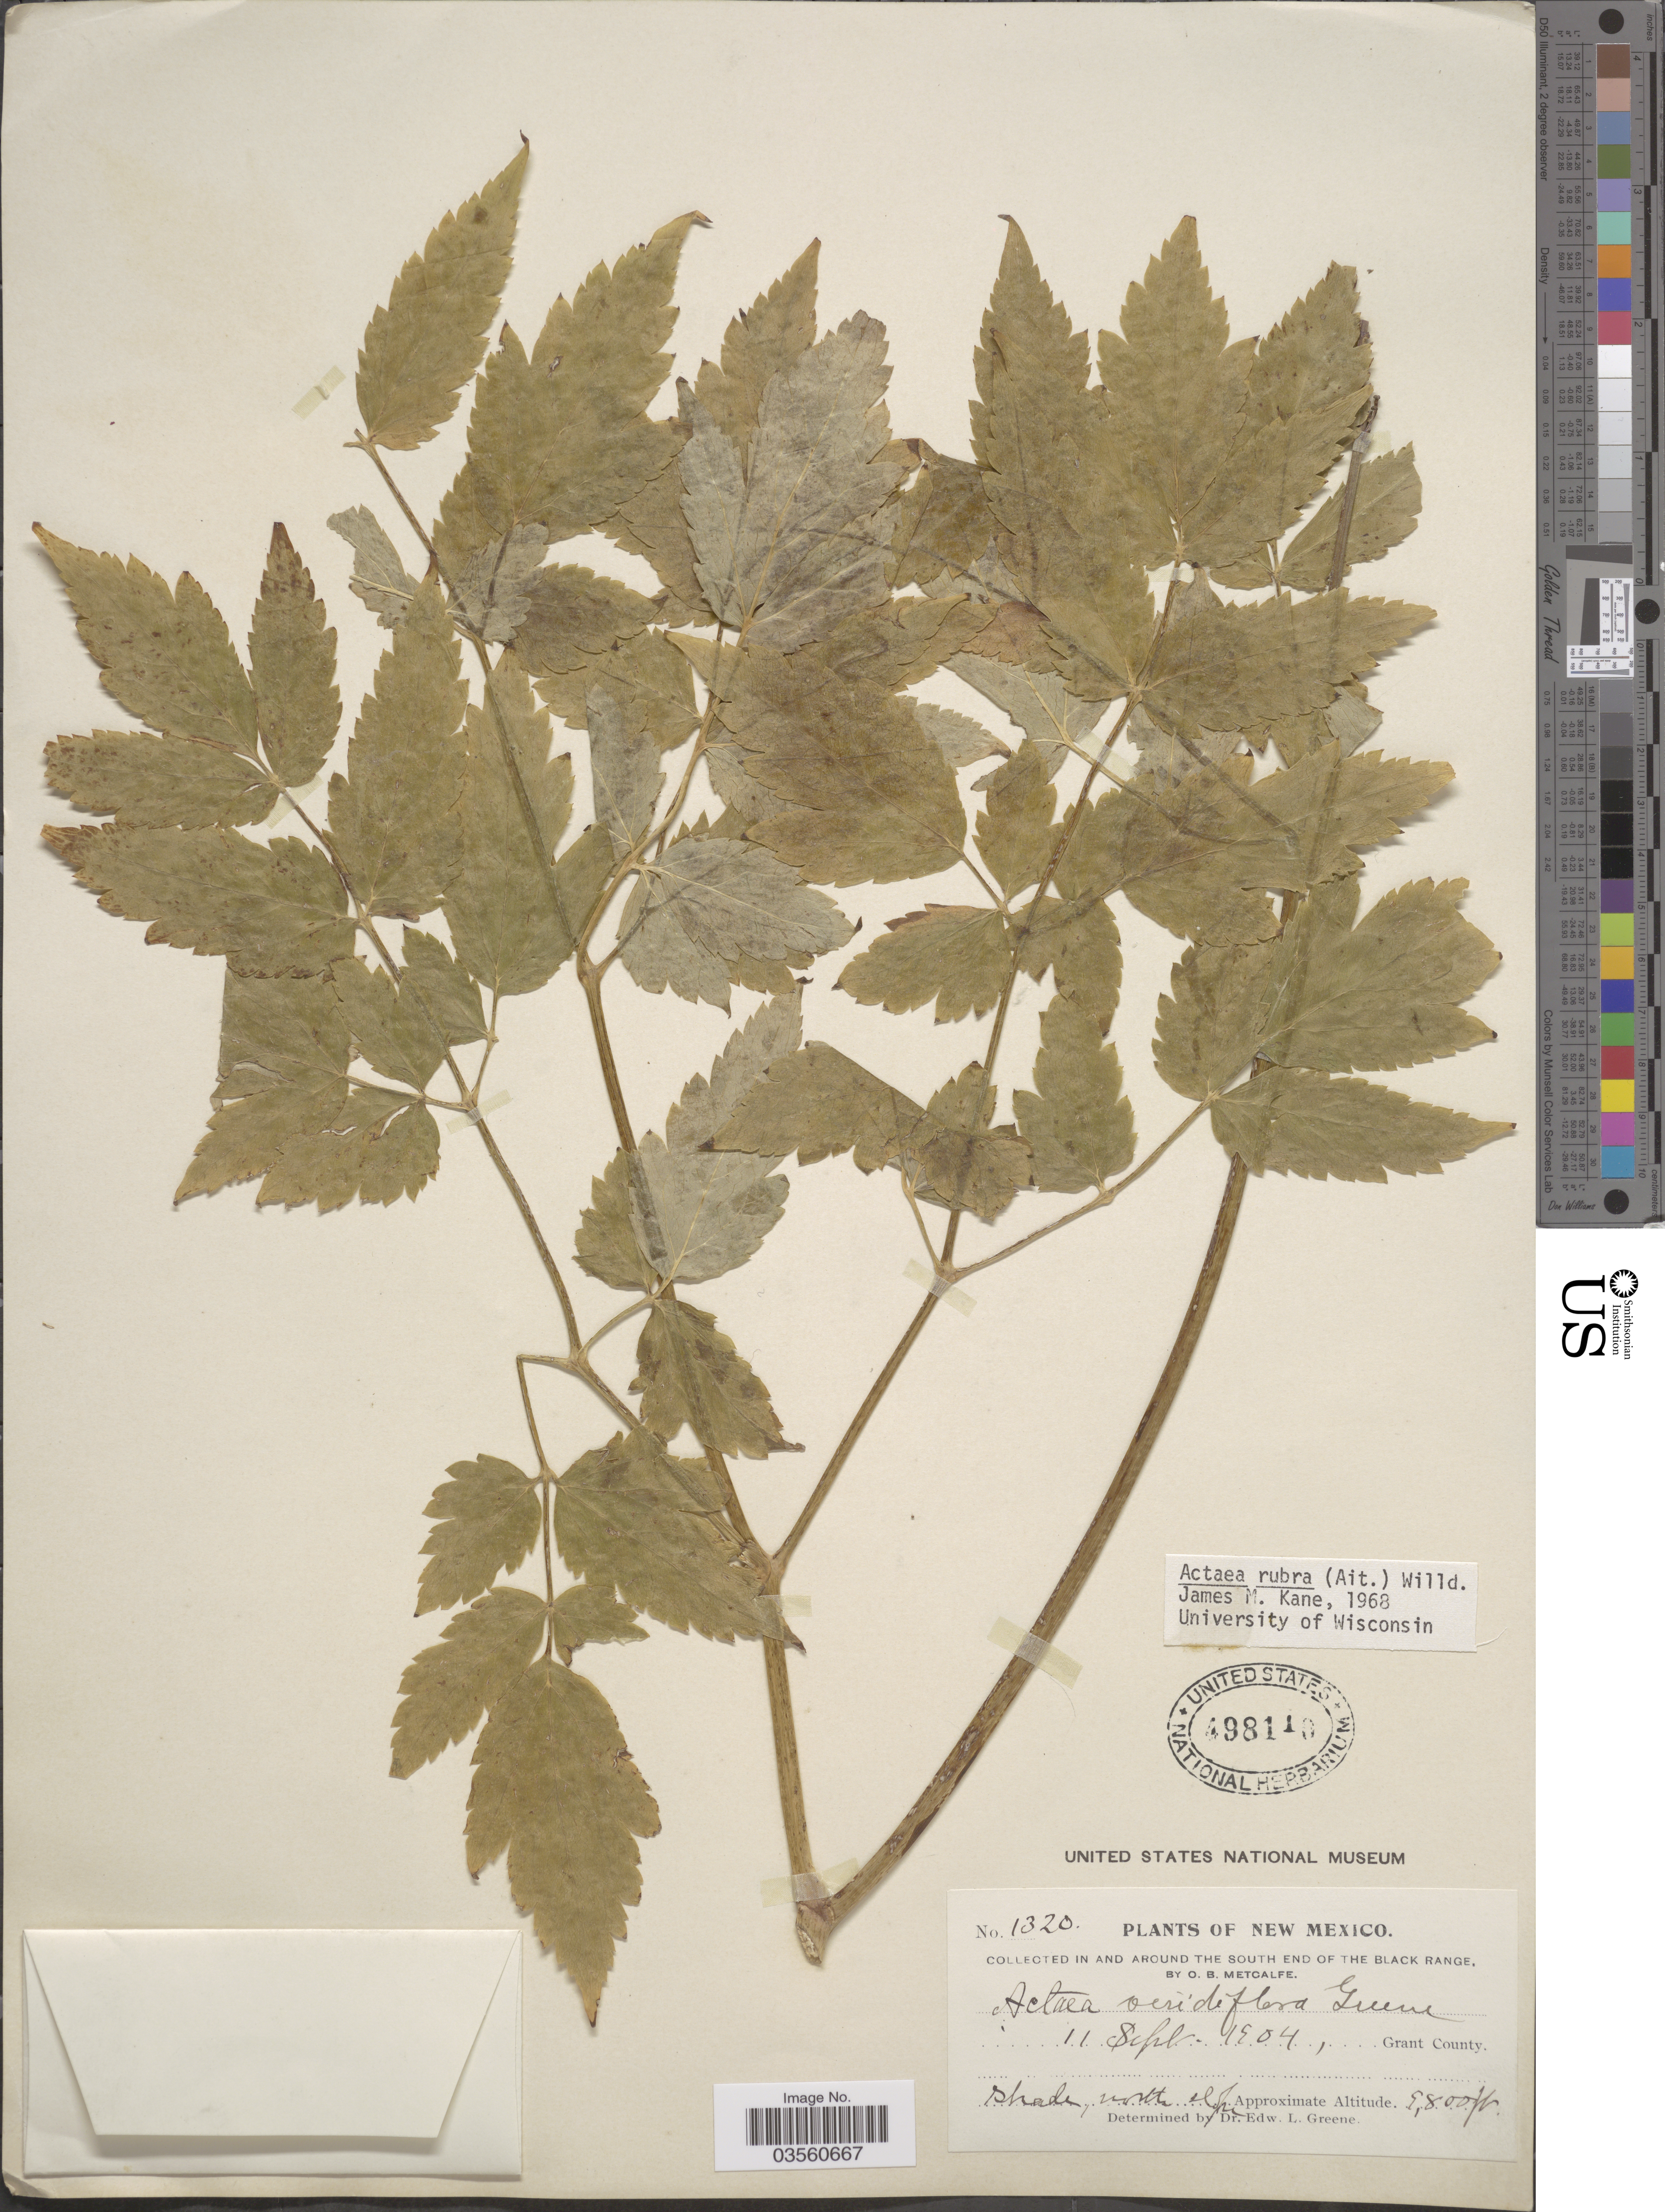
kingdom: Plantae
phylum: Tracheophyta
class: Magnoliopsida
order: Ranunculales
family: Ranunculaceae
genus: Actaea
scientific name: Actaea rubra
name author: (Aiton) Willd.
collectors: O. B. Metcalfe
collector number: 1320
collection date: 1904-09-11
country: United States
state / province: New Mexico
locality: In and around the south end of the Black Range, Grant County. Shade, north slope.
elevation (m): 2987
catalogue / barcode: US 498110